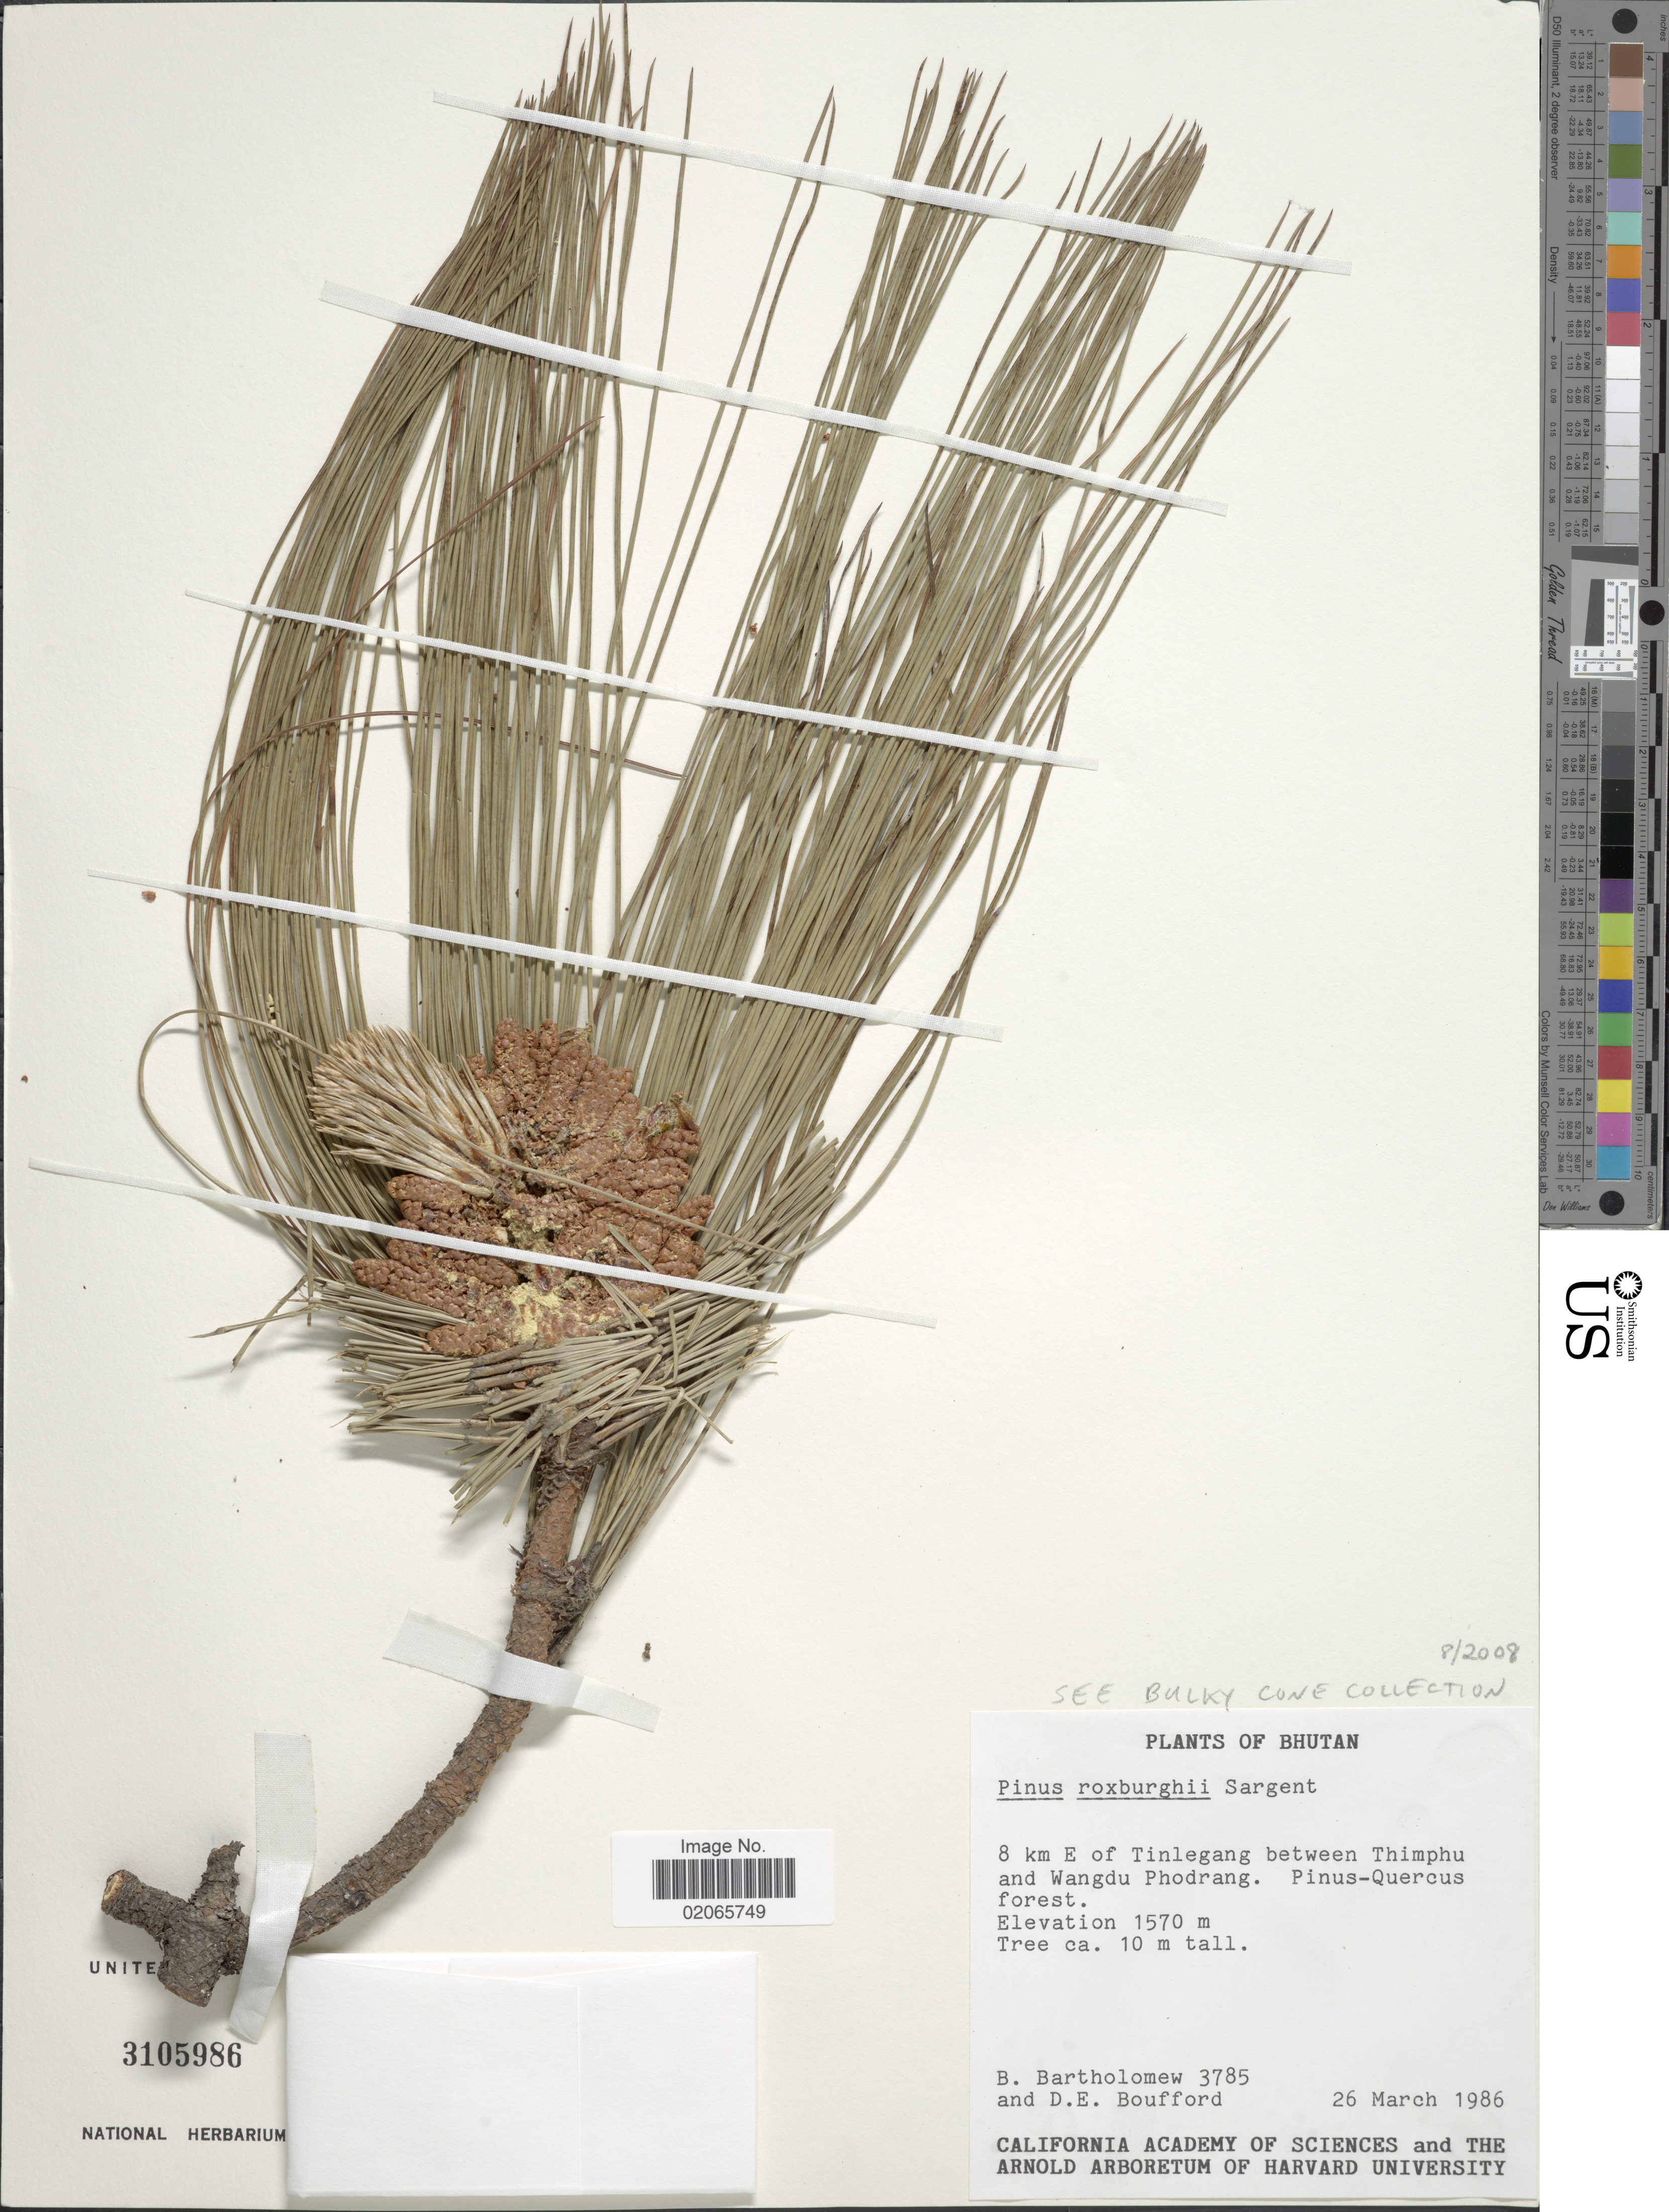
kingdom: Plantae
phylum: Tracheophyta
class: Pinopsida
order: Pinales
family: Pinaceae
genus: Pinus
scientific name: Pinus roxburghii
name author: Sarg.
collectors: B. Bartholomew & D. E. Boufford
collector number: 3785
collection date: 1986-03-26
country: Bhutan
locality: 8 km E of Tinlegang between Thimphu and Wangdu Phodrang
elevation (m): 1570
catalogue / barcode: US 3105986